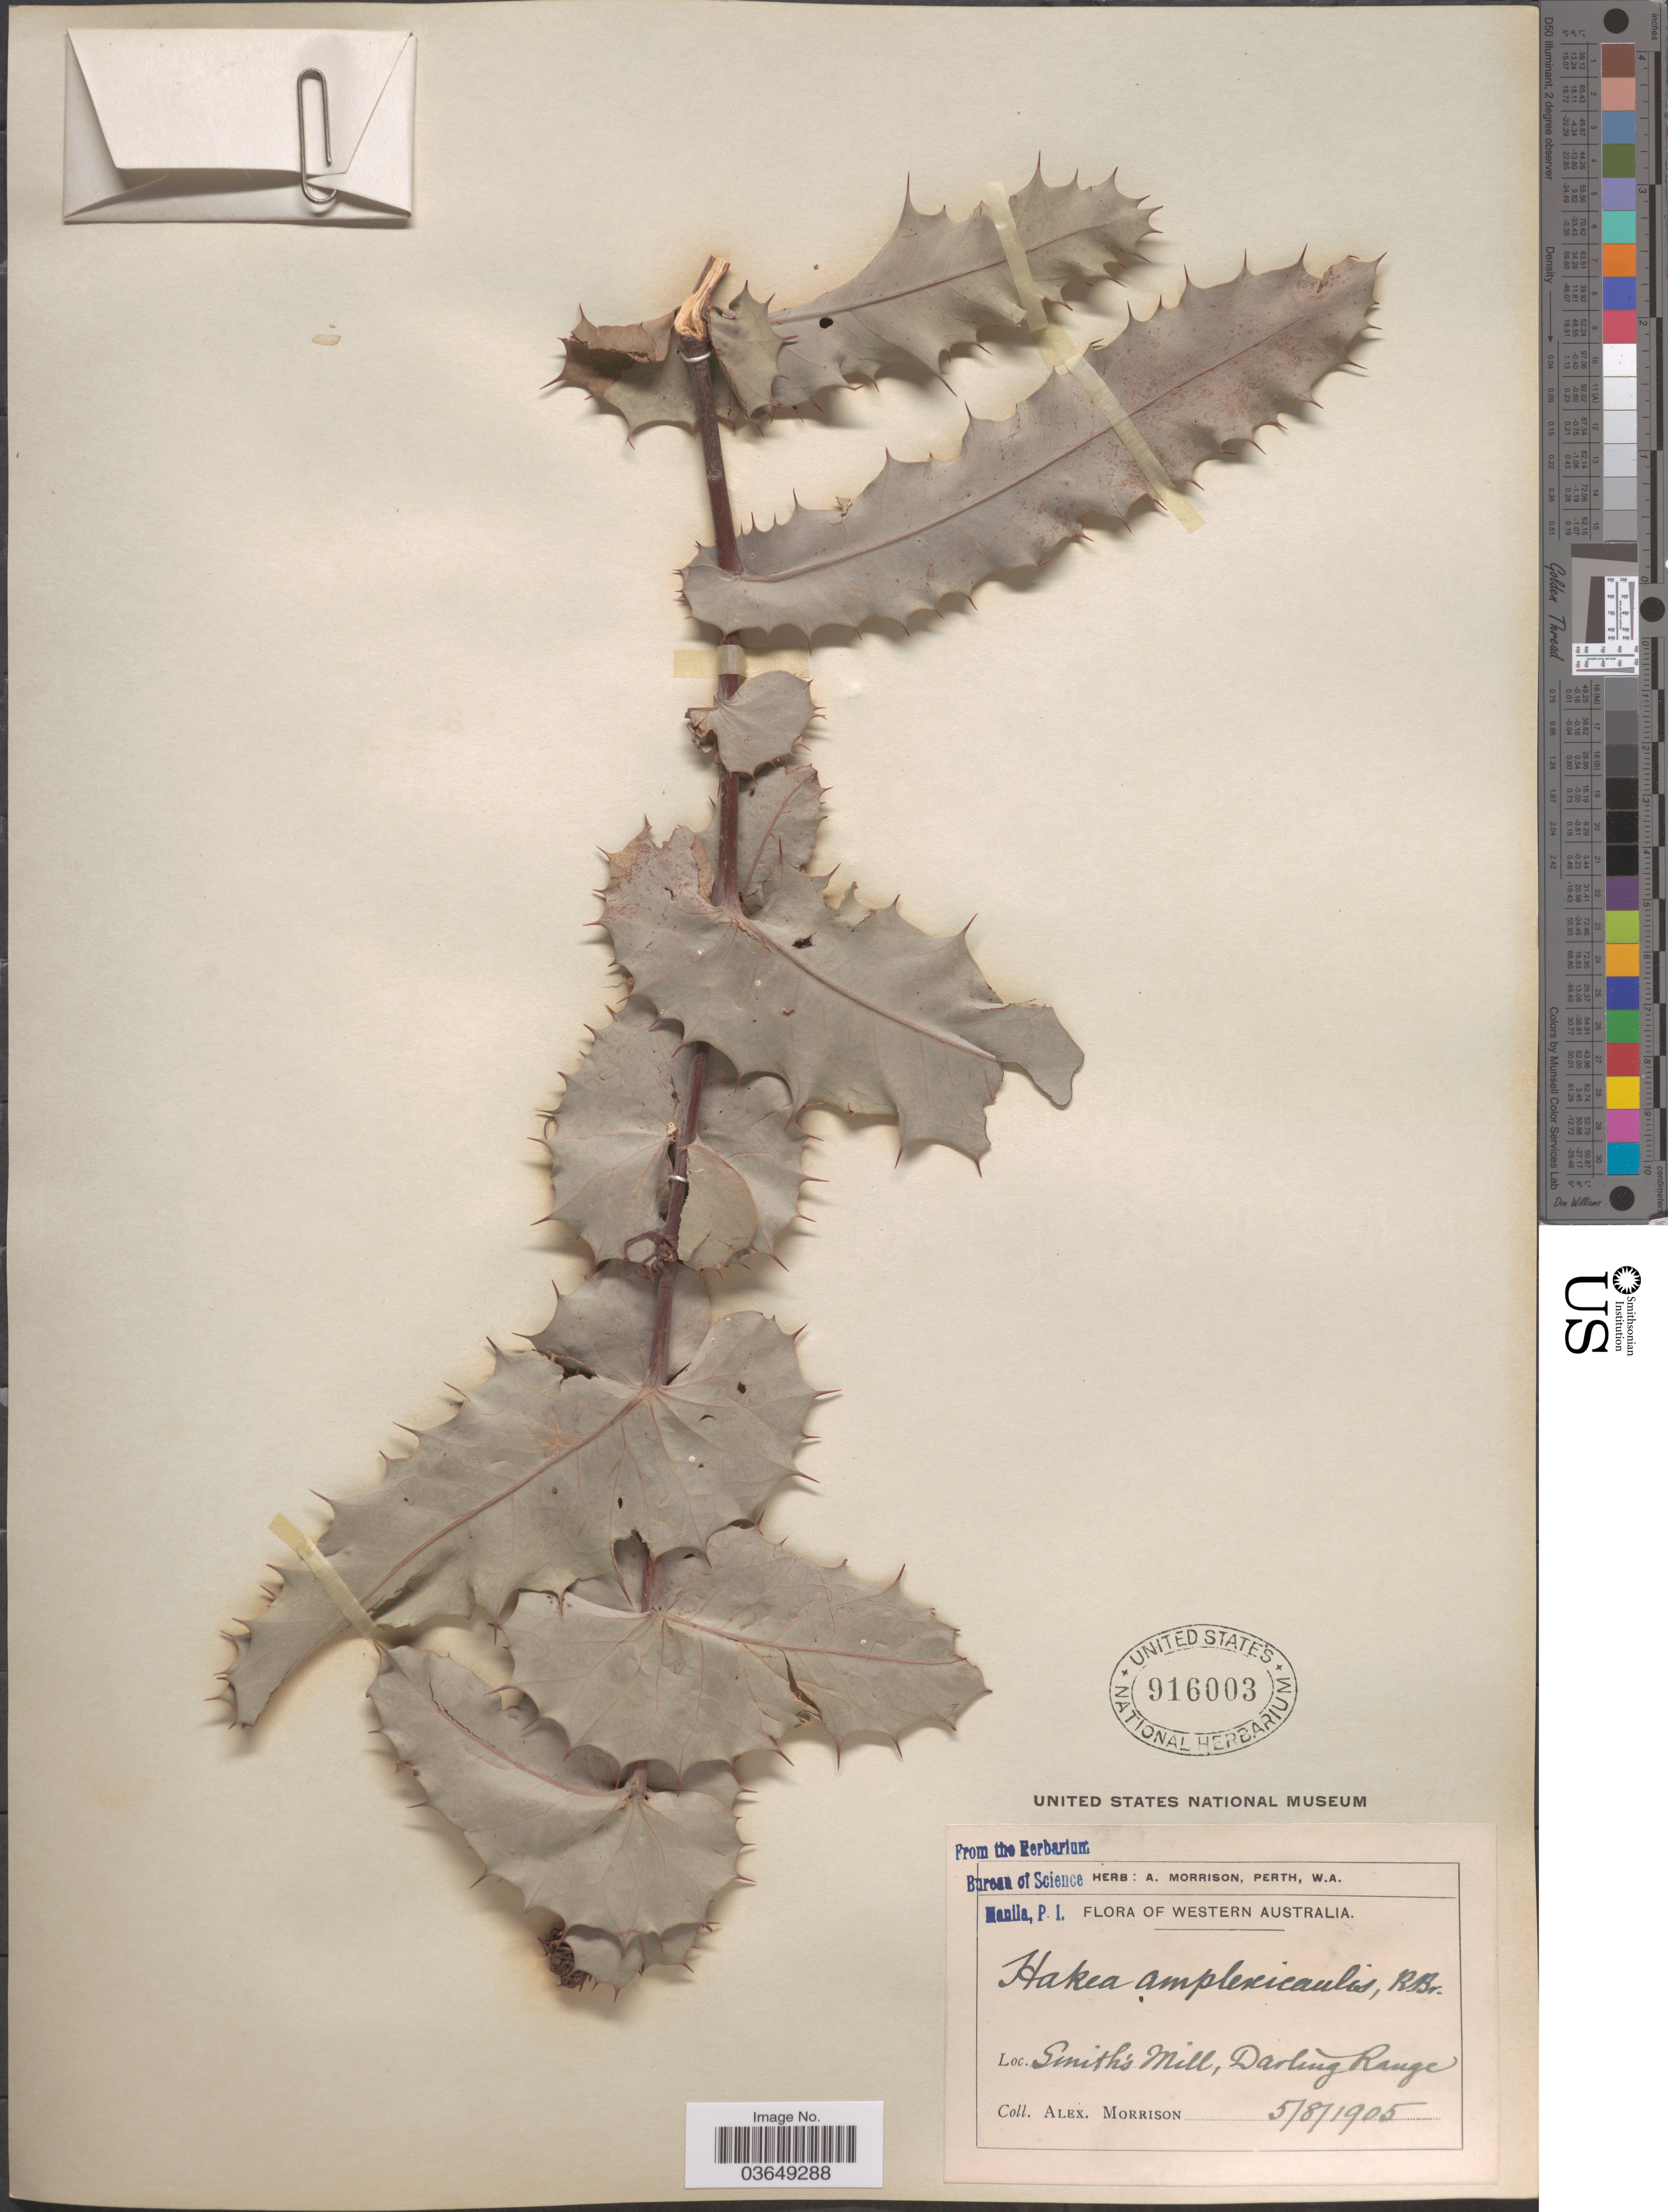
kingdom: Plantae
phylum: Tracheophyta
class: Magnoliopsida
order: Proteales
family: Proteaceae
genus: Hakea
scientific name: Hakea amplexicaulis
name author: R. Br.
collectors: A. Morrison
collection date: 1905-08-05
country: Australia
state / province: Western Australia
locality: Smith's Mill, Darling Range.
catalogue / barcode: US 916003